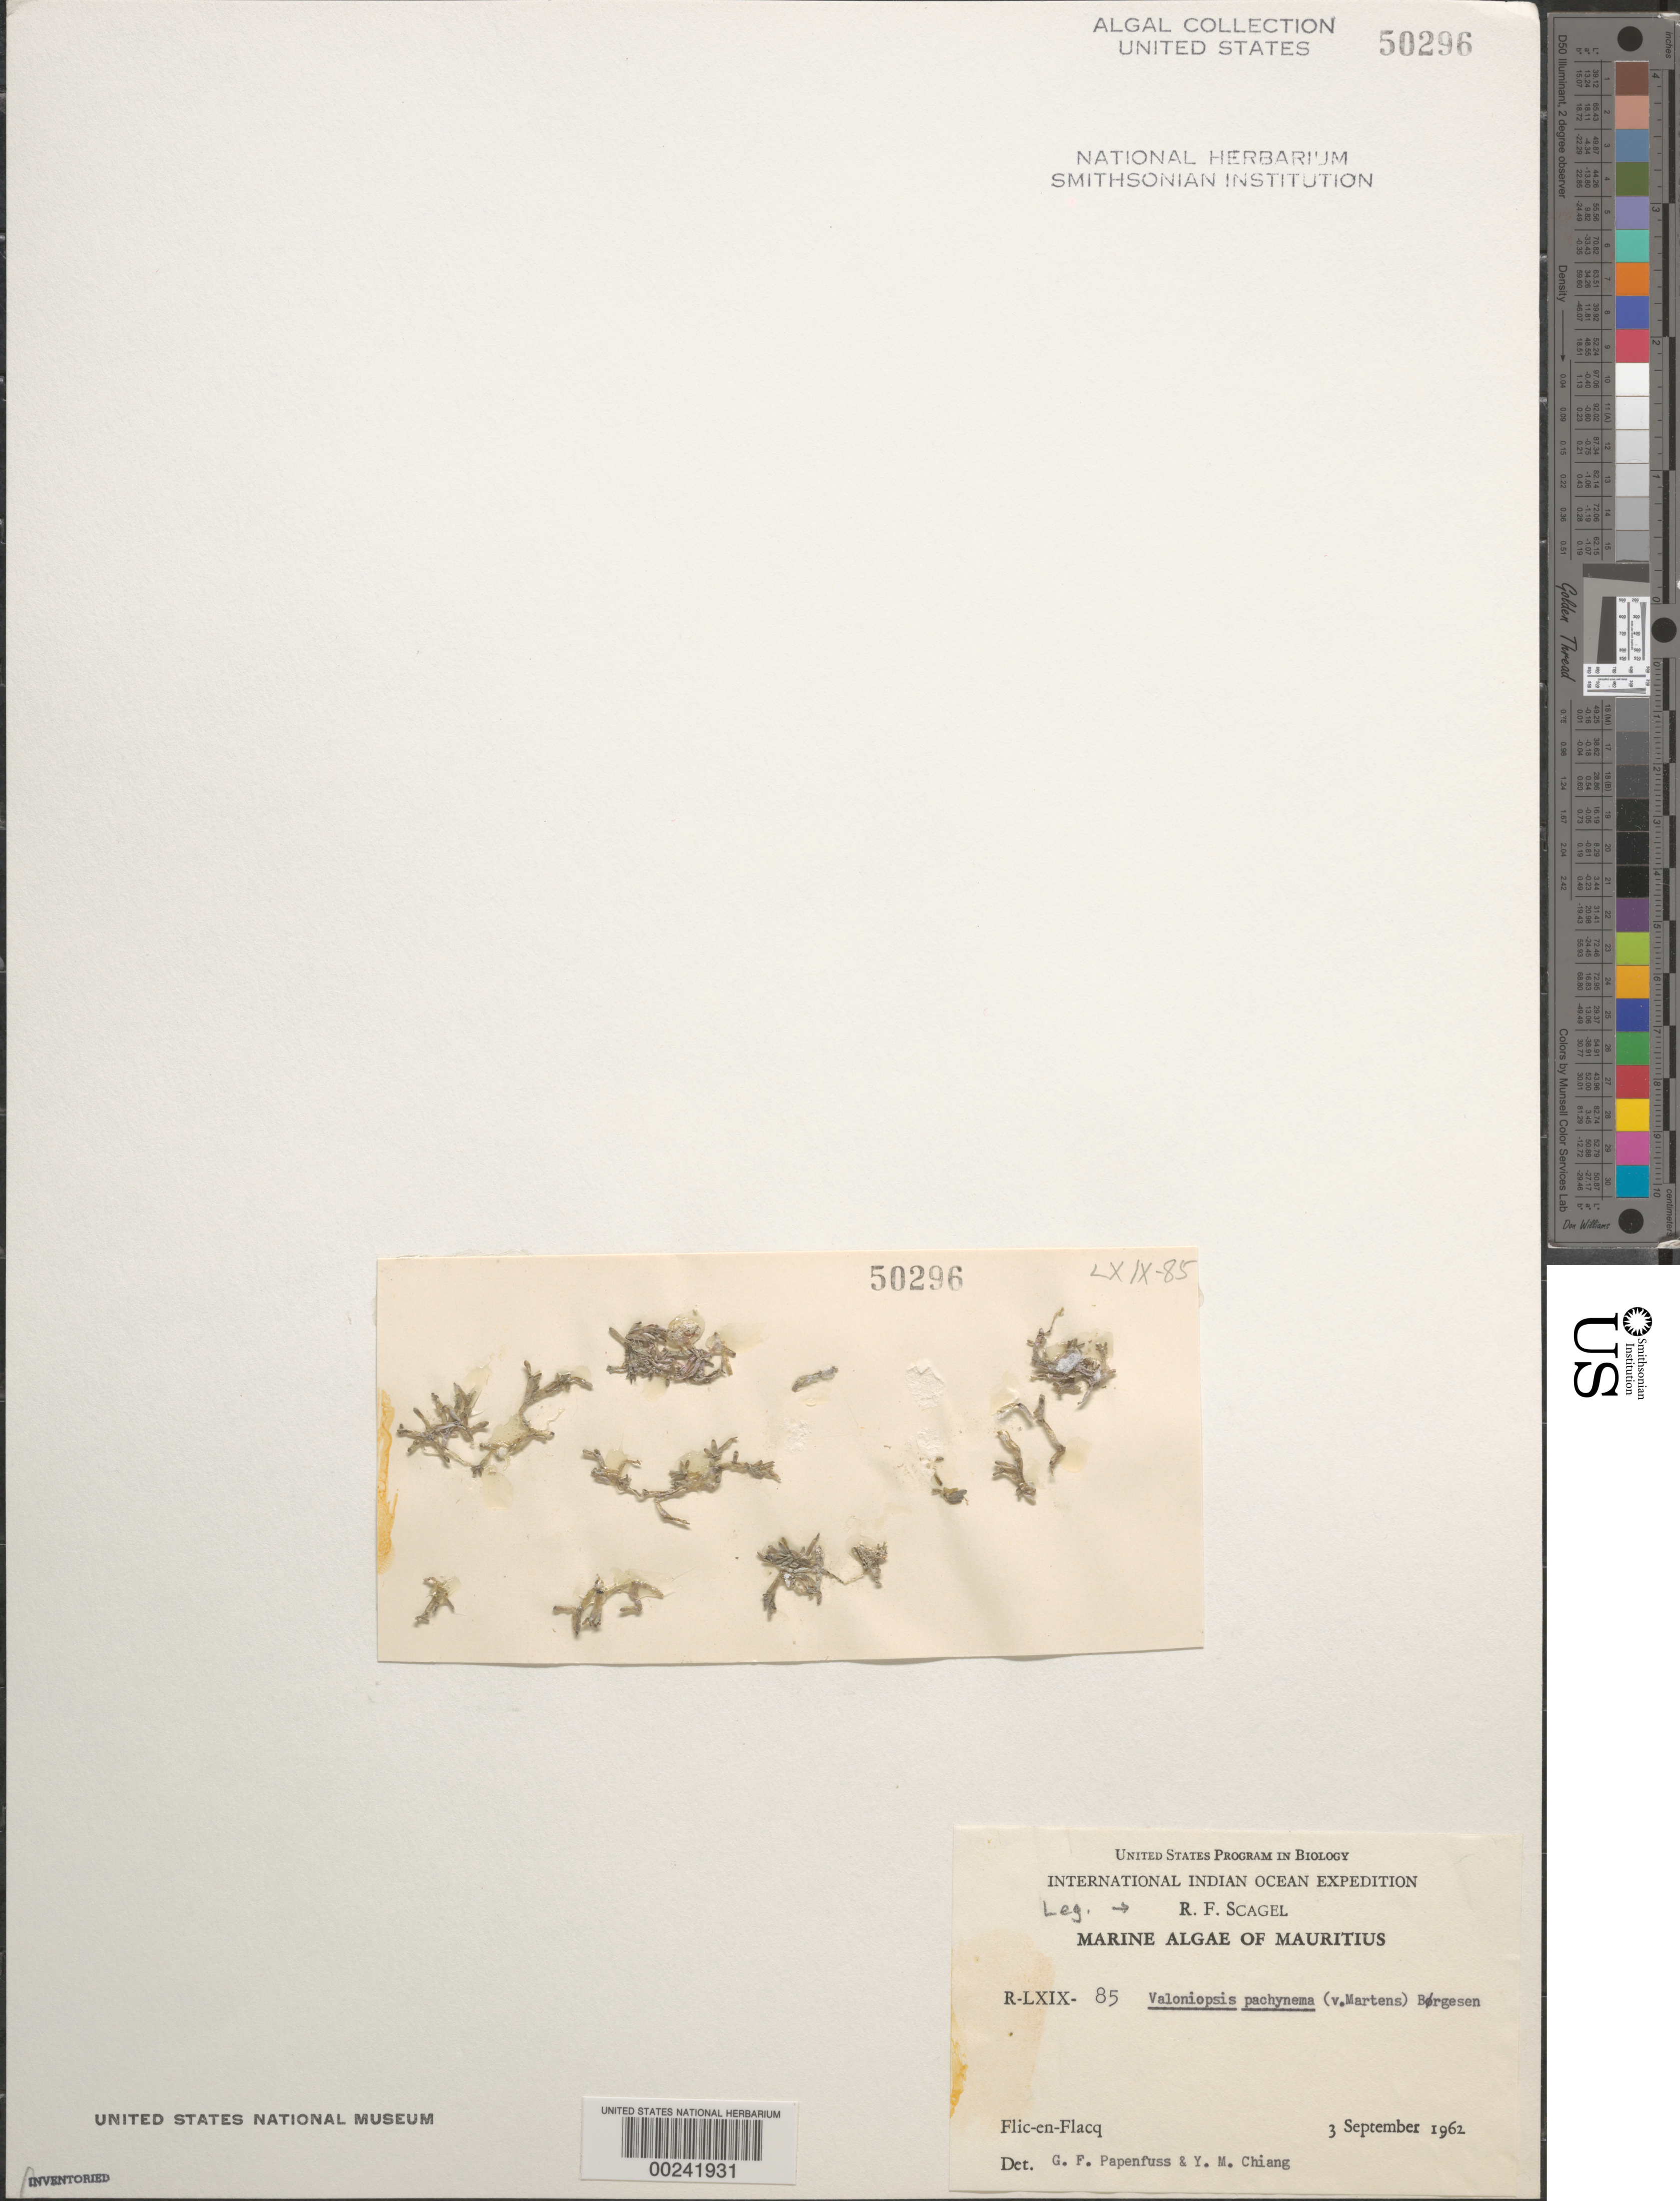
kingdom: Plantae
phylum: Chlorophyta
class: Ulvophyceae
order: Siphonocladales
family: Valoniaceae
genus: Valoniopsis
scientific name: Valoniopsis pachynema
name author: (G. Martens) Børgesen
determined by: Papenfuss, G. F.; Chiang, Y. M.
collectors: R. F. Scagel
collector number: R-LXIX-85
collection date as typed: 03 Sep 1962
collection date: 1962-09-03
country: Mauritius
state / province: Black River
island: Mauritius Island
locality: Flic-en-Flacq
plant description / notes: International Indian Ocean Expedition, 1962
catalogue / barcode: US 50296